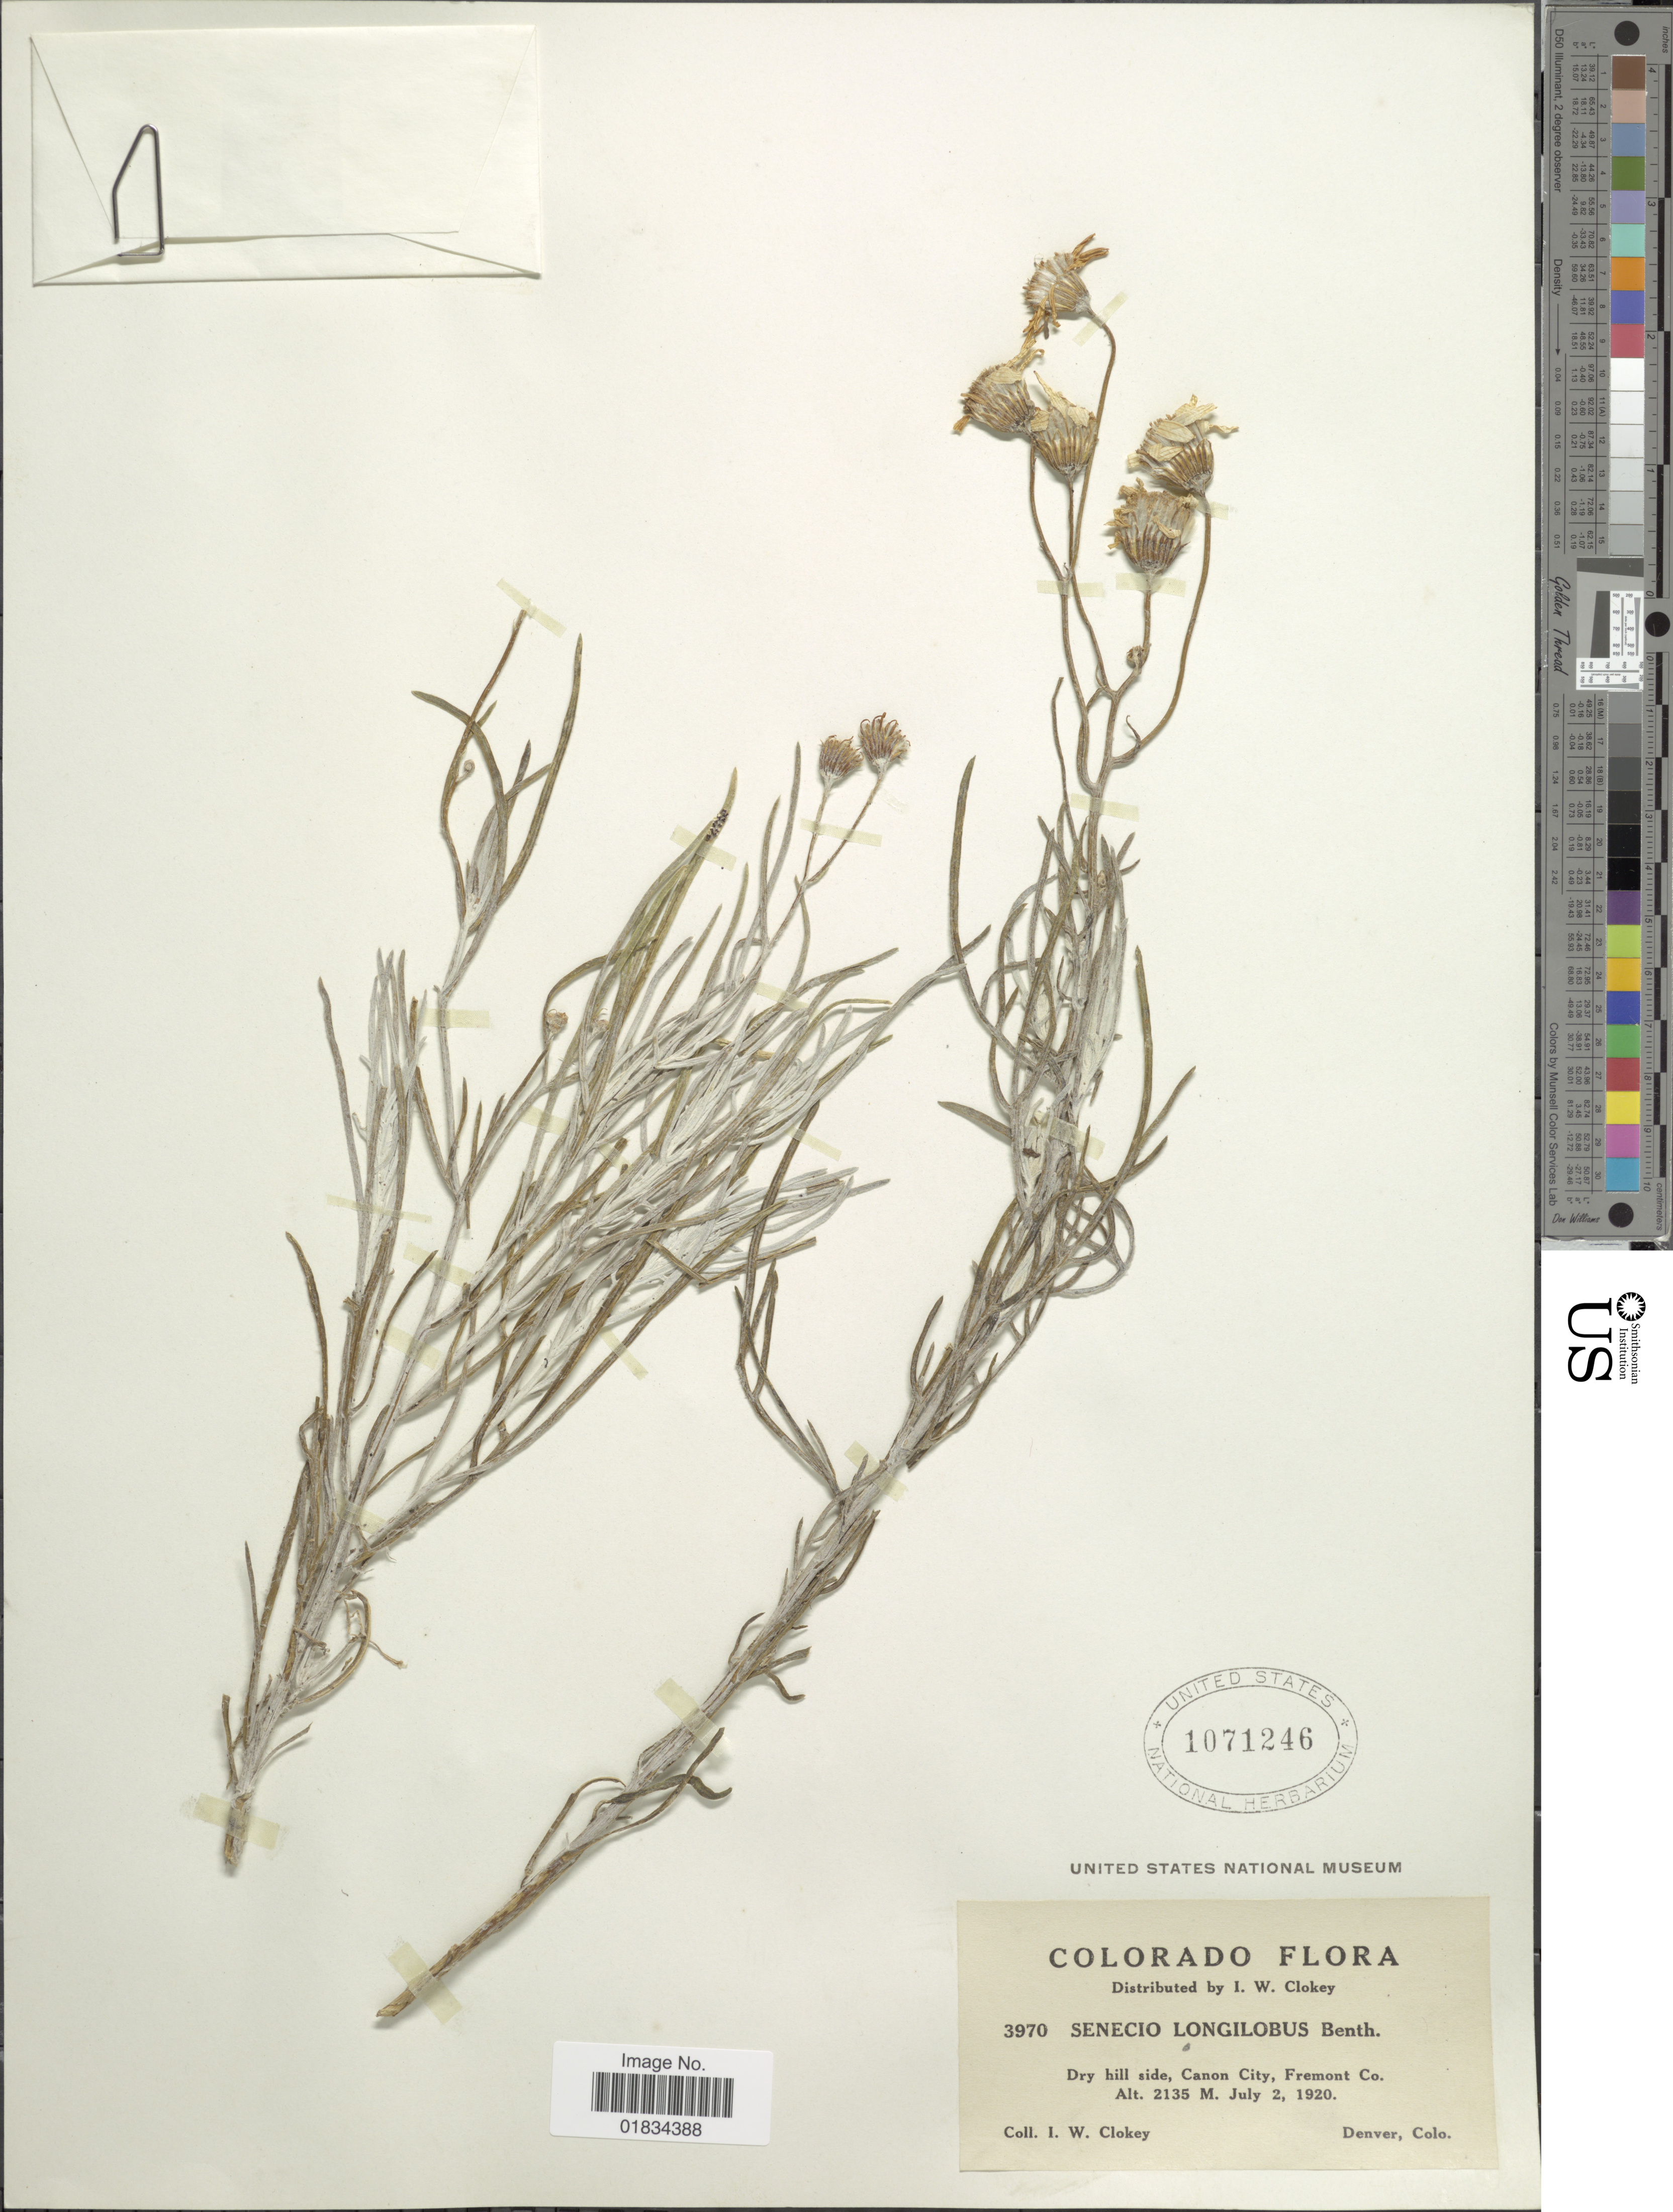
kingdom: Plantae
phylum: Tracheophyta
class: Magnoliopsida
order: Asterales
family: Asteraceae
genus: Senecio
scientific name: Senecio flaccidus var. flaccidus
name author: Less.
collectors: I. W. Clokey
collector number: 3970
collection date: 1920-07-02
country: United States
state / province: Colorado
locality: Canon City, Fremont Co. Denver, Colo.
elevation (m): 2135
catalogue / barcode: US 1071246